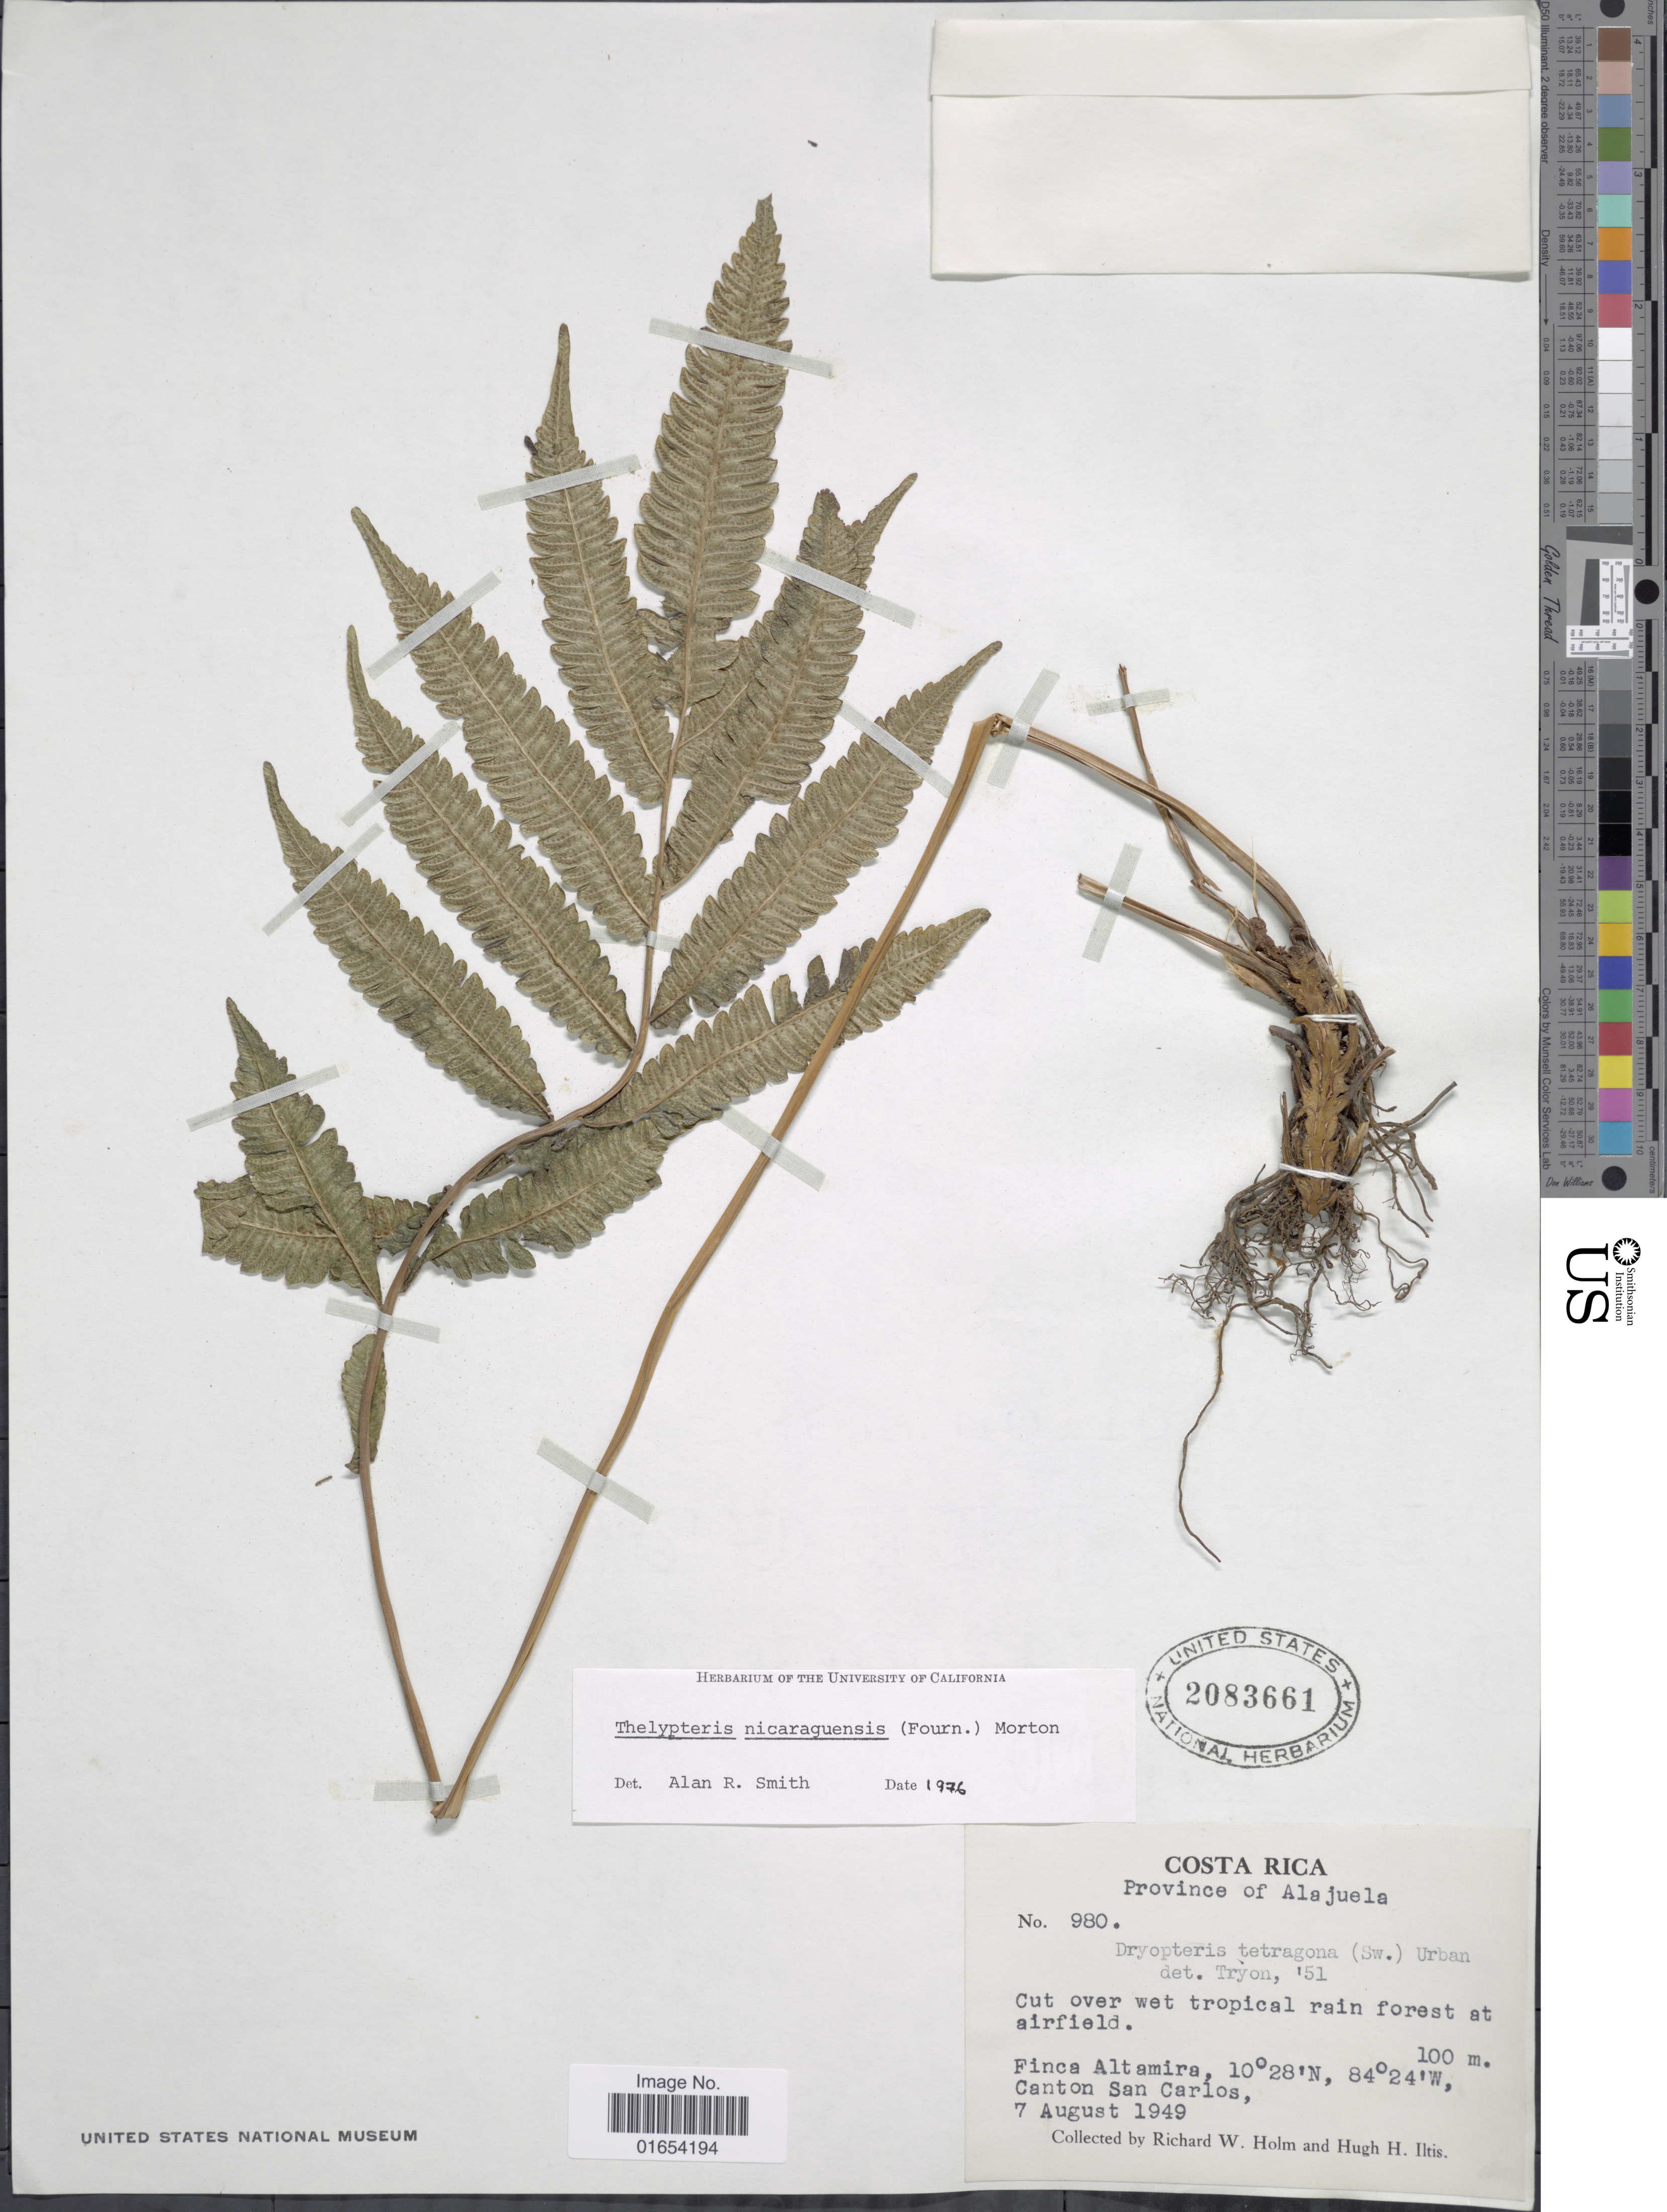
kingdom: Plantae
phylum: Tracheophyta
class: Polypodiopsida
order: Polypodiales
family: Thelypteridaceae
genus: Goniopteris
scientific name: Goniopteris nicaraguensis (C. Chr.) comb. nov., ined 2015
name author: (C. Chr.)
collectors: R. W. Holm & H. H. Iltis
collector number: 980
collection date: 1949-08-07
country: Costa Rica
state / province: Alajuela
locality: Finca Altamira, Canton San Carlos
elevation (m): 100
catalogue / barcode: US 2083661